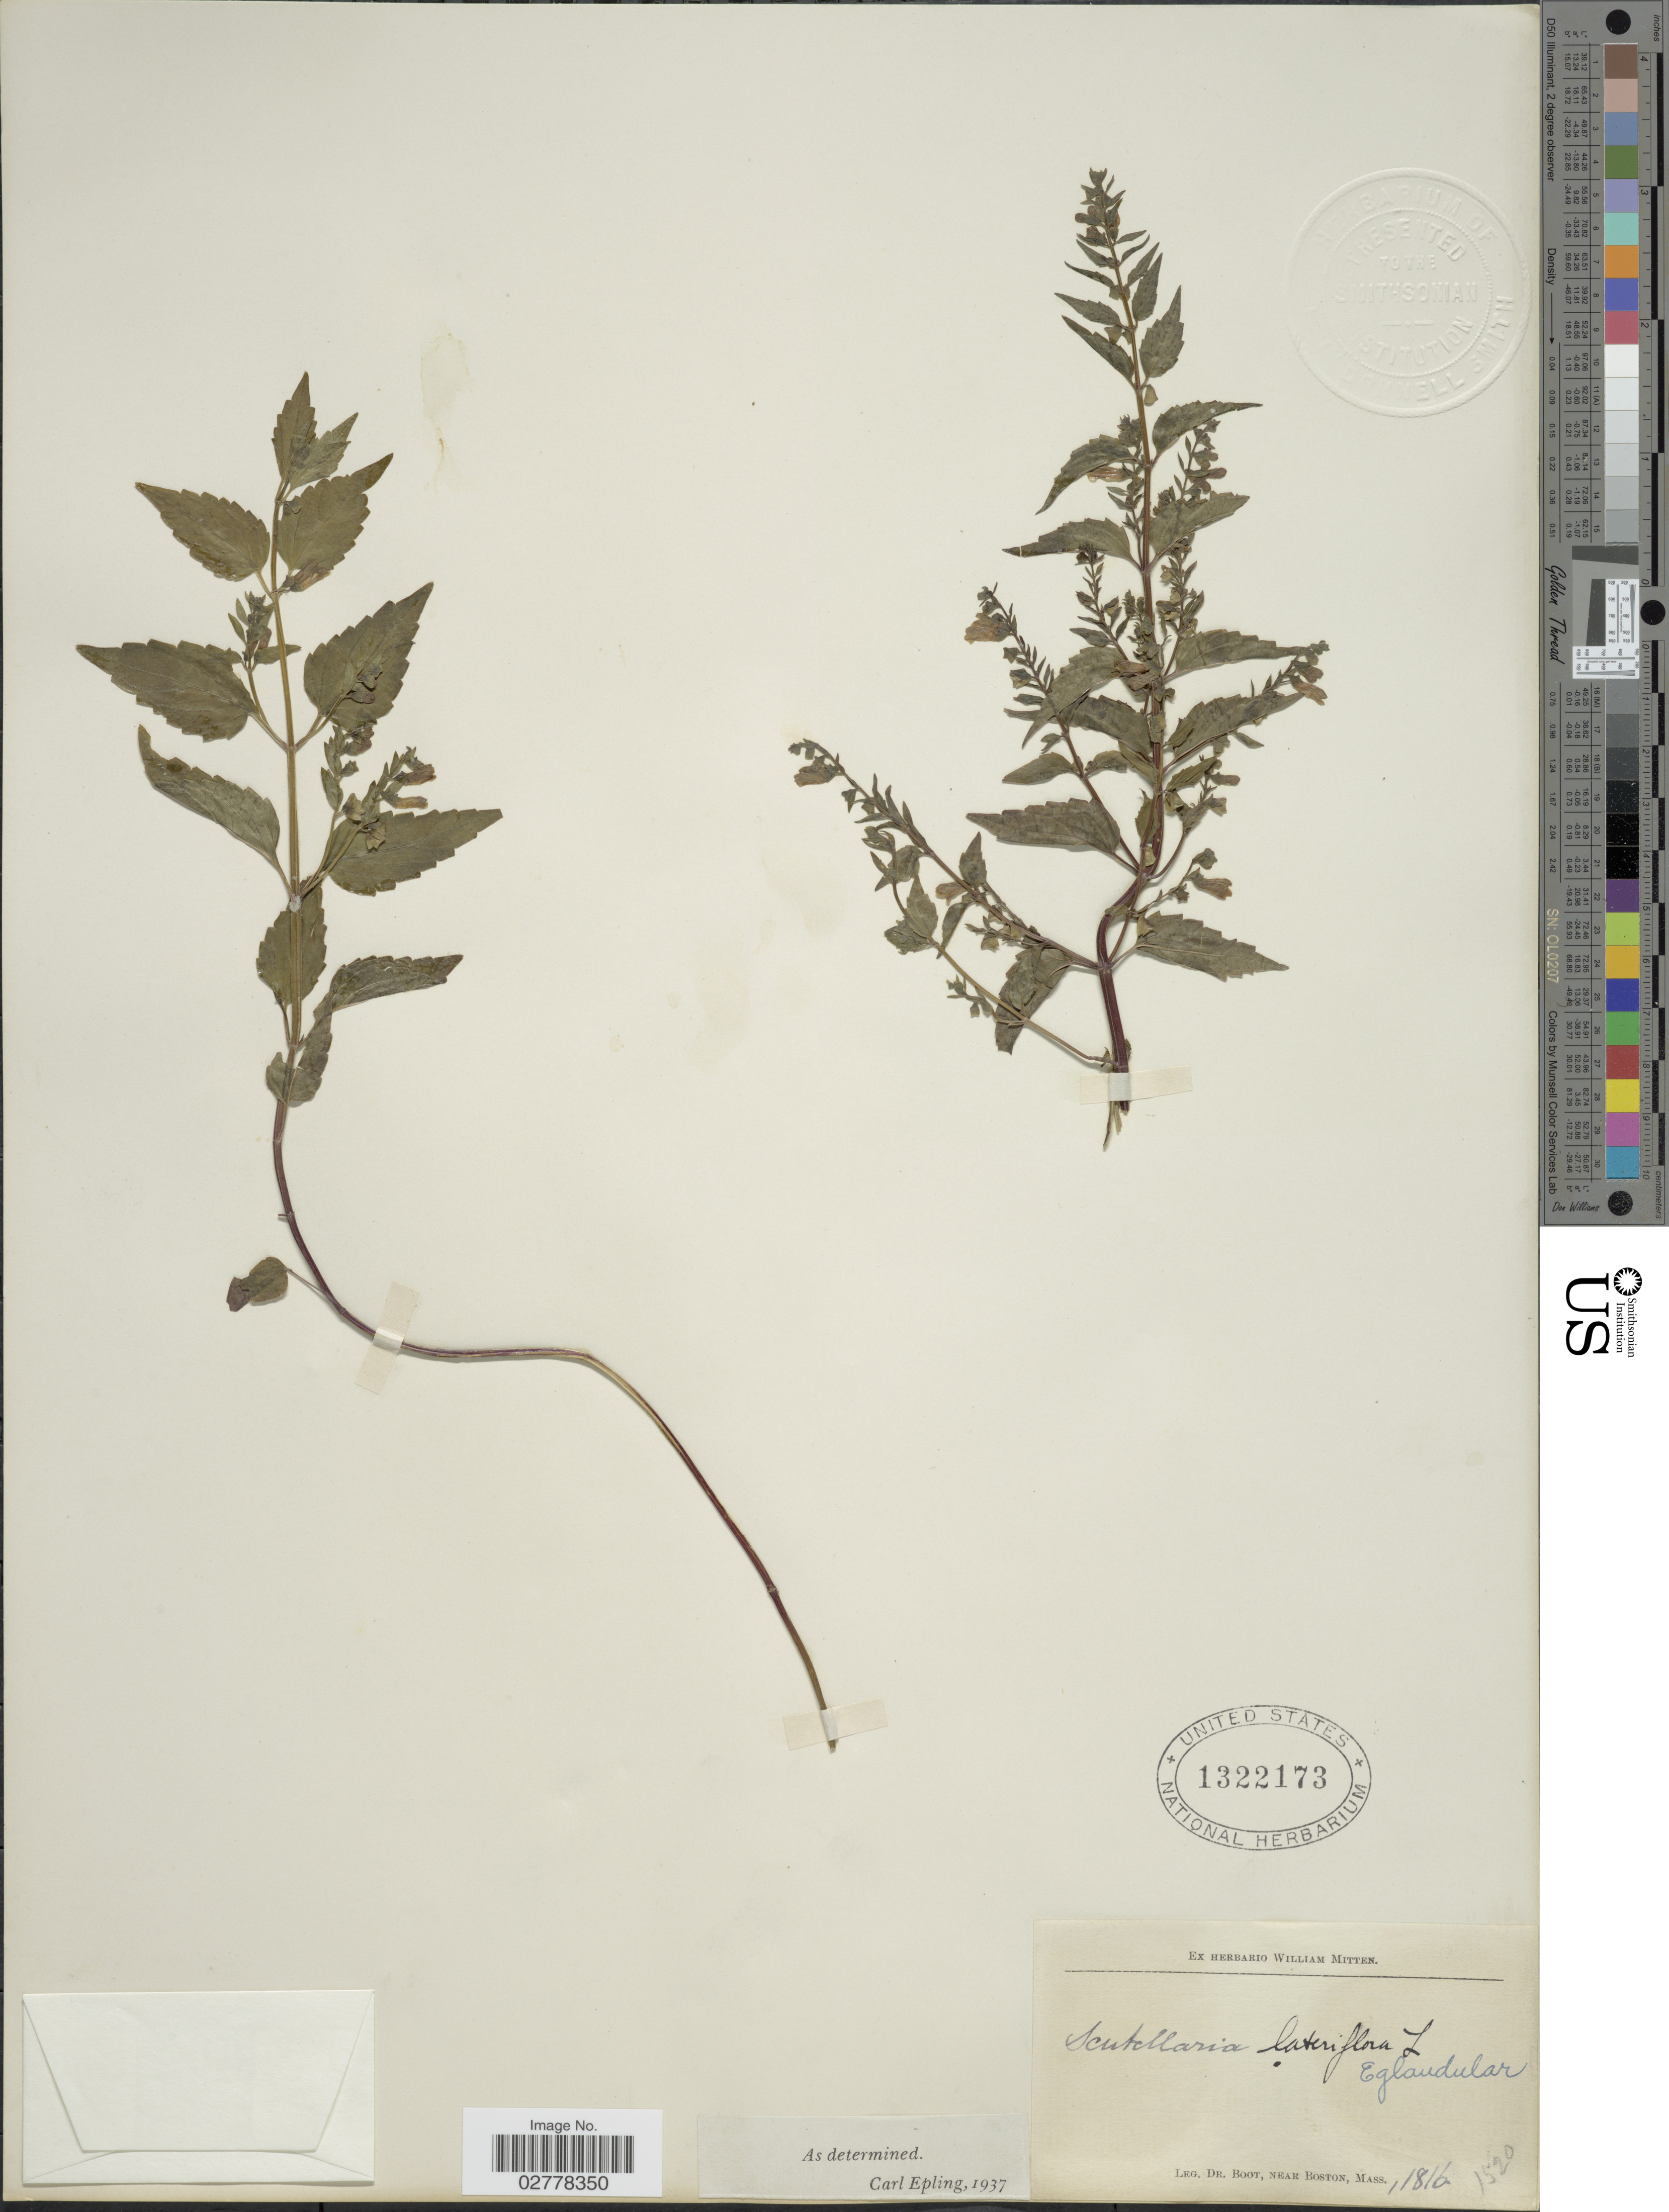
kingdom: Plantae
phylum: Tracheophyta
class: Magnoliopsida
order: Lamiales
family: Lamiaceae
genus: Scutellaria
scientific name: Scutellaria lateriflora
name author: L.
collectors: -. Boot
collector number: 11816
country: United States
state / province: Massachusetts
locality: Near Boston.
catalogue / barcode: US 1322173